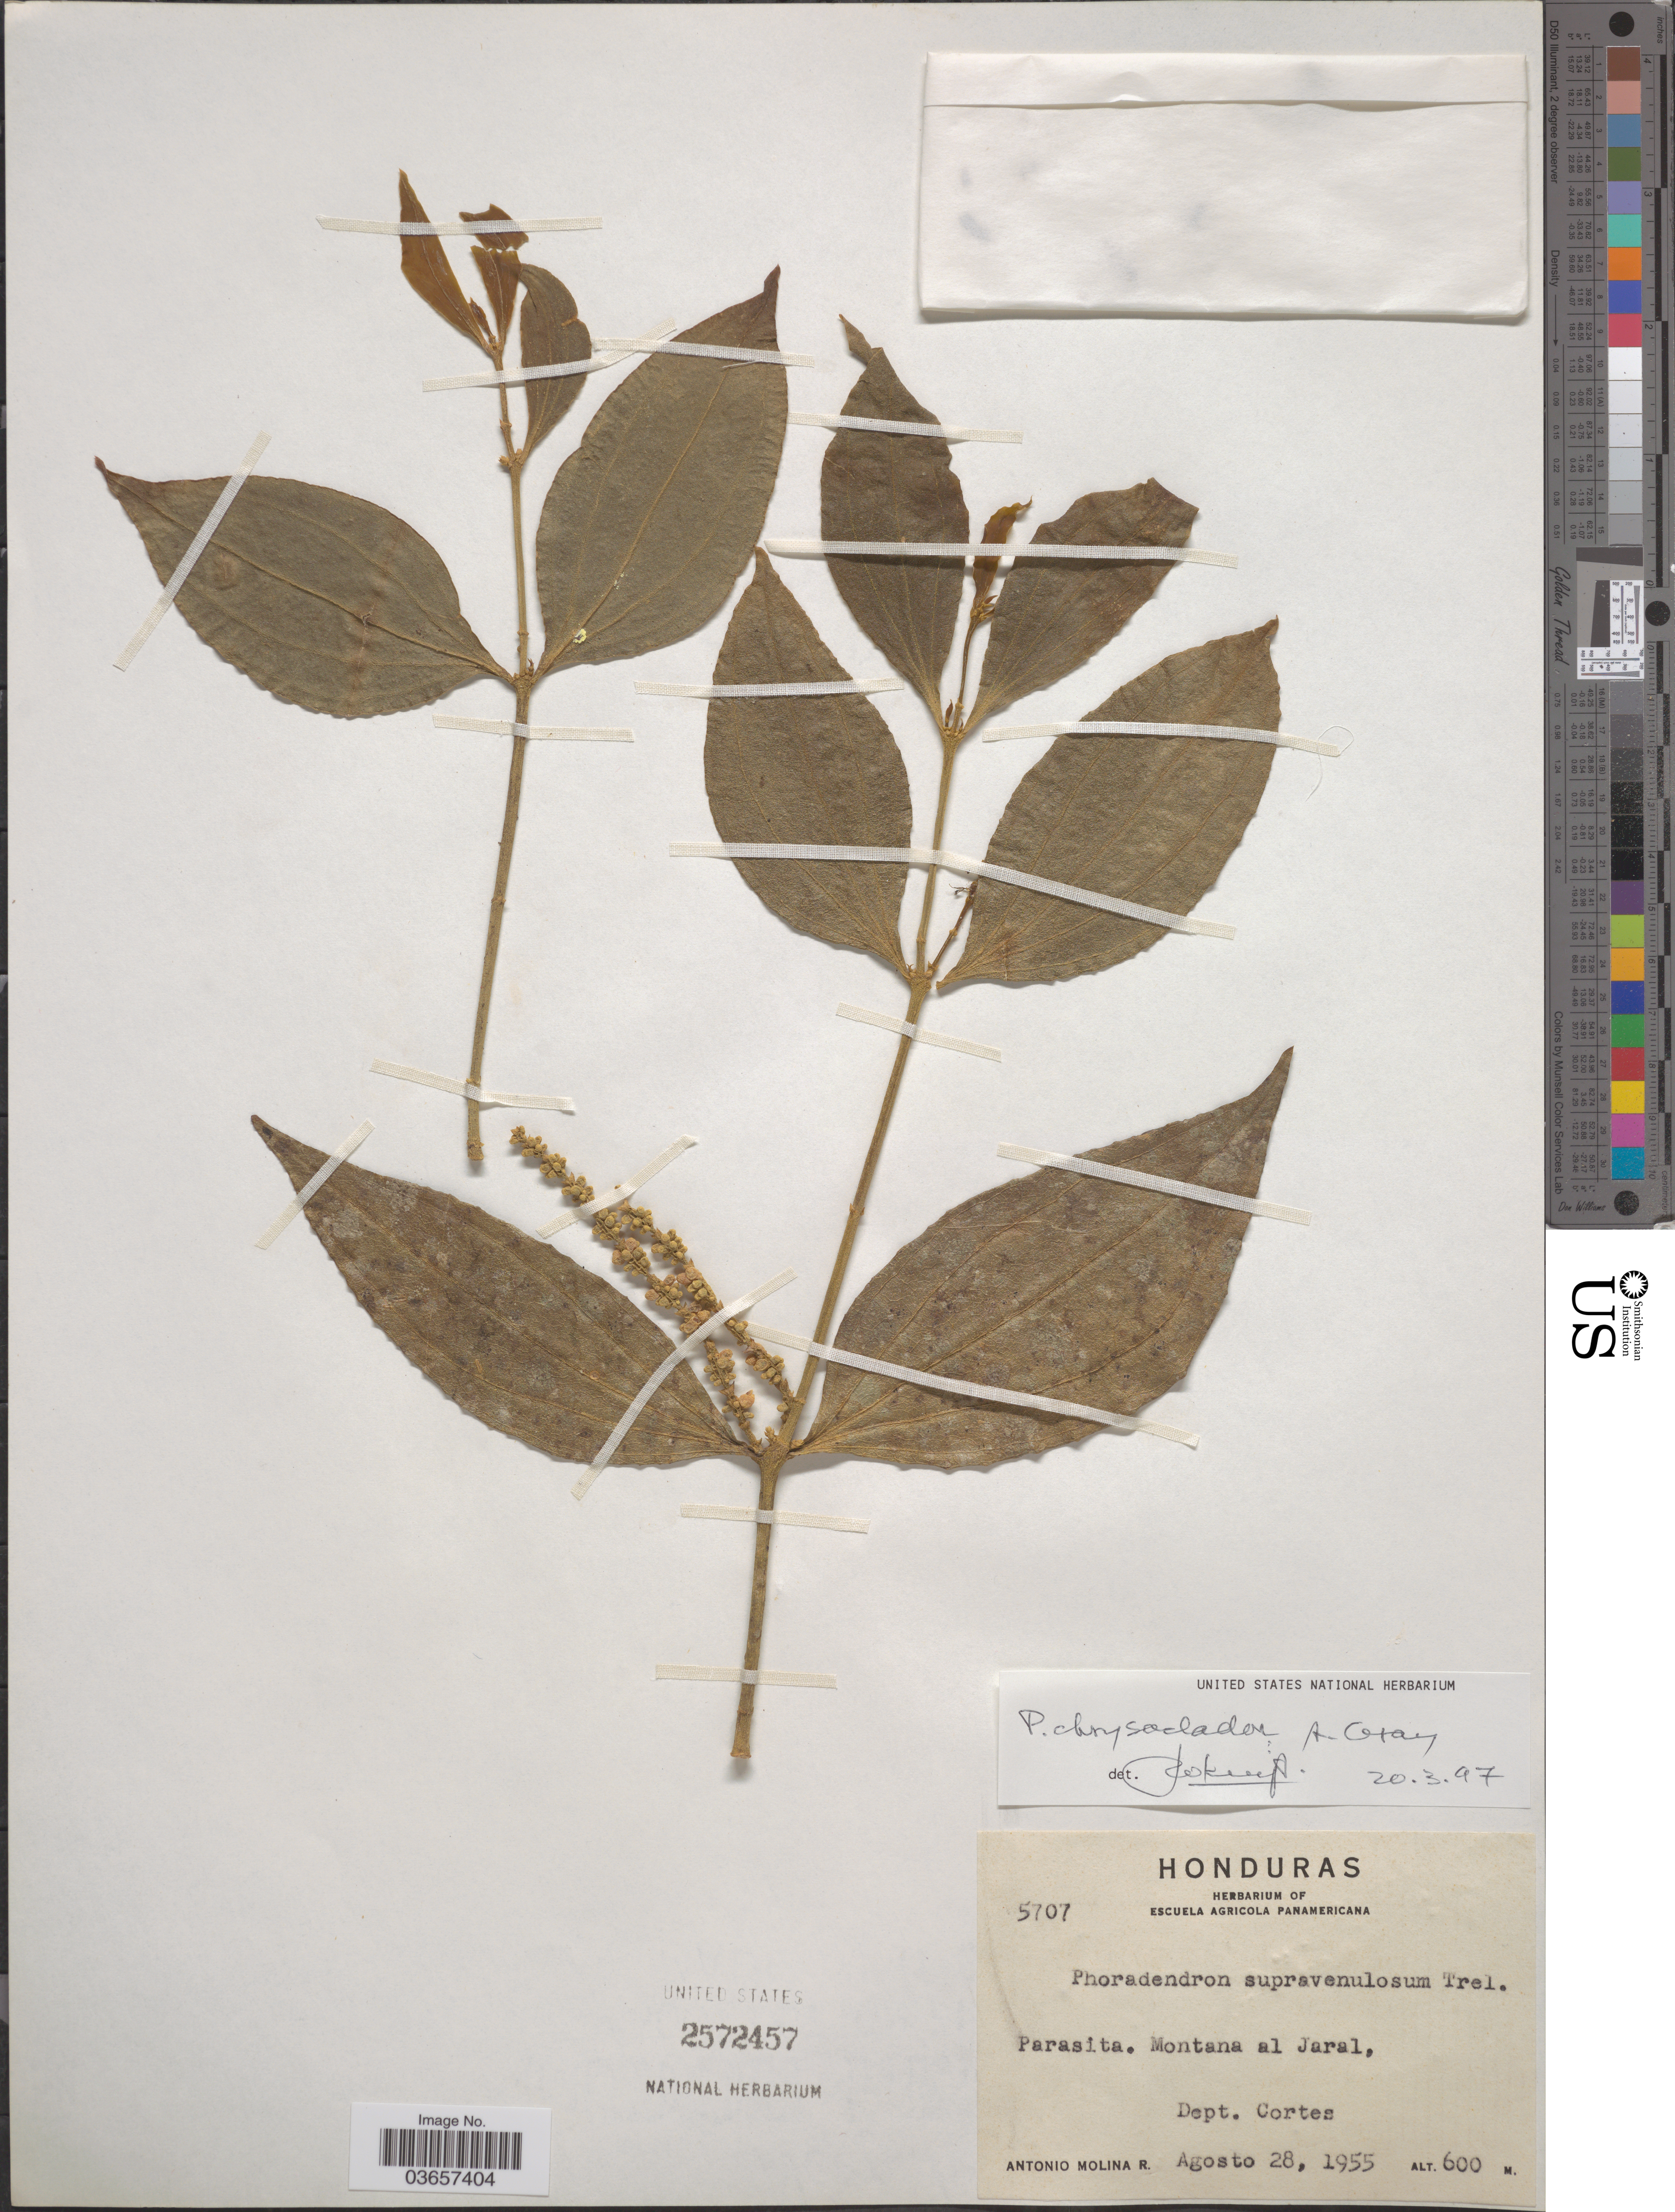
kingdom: Plantae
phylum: Tracheophyta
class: Magnoliopsida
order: Santalales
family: Viscaceae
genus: Phoradendron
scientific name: Phoradendron chrysocladon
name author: A. Gray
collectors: A. Molina R.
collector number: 5707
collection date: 1955-08-28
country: Honduras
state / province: Cortés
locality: Montana al Jaral. Dept. Cortes.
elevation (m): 600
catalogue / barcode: US 2572457